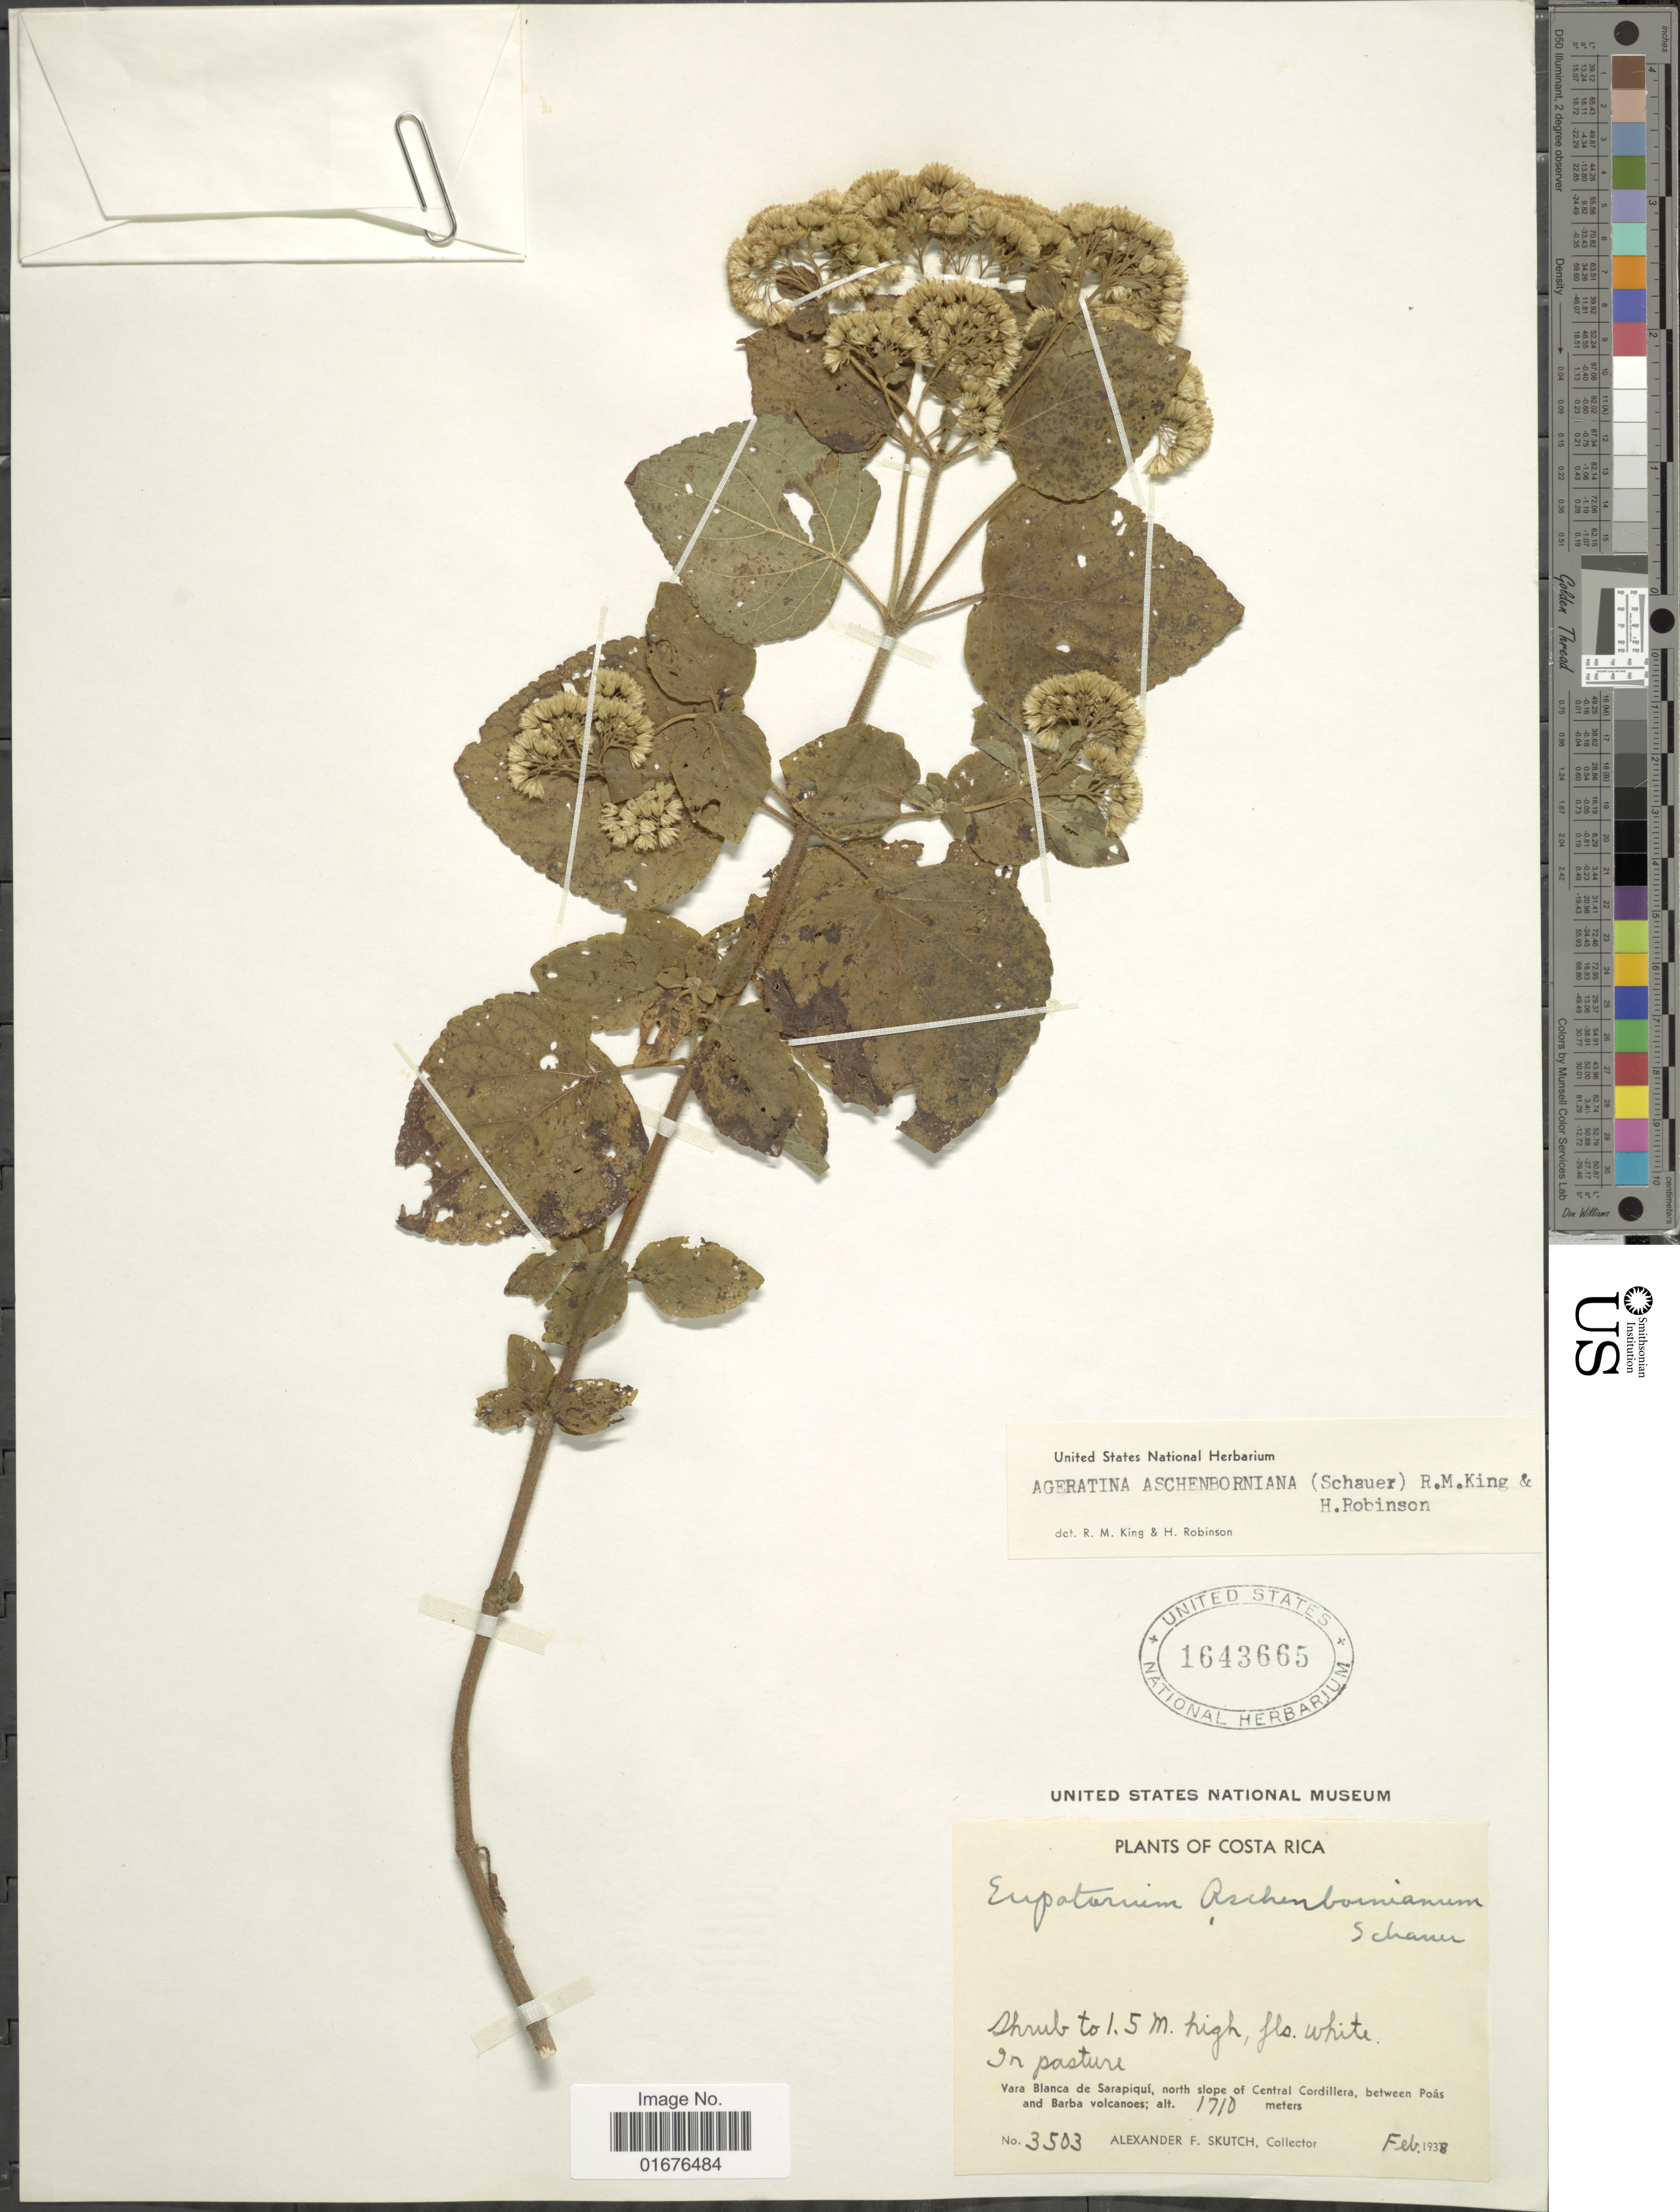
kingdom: Plantae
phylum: Tracheophyta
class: Magnoliopsida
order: Asterales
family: Asteraceae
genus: Ageratina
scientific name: Ageratina pichinchensis var. bustamenta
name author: (DC.) R.M. King & H. Rob.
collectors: A. F. Skutch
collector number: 3503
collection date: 1938-02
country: Costa Rica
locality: In pasture, Vara Blanca de Sarapiquí, north slope of Central Cordillera, between Póas and Barba volcanoes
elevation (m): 1710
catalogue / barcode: US 1643665